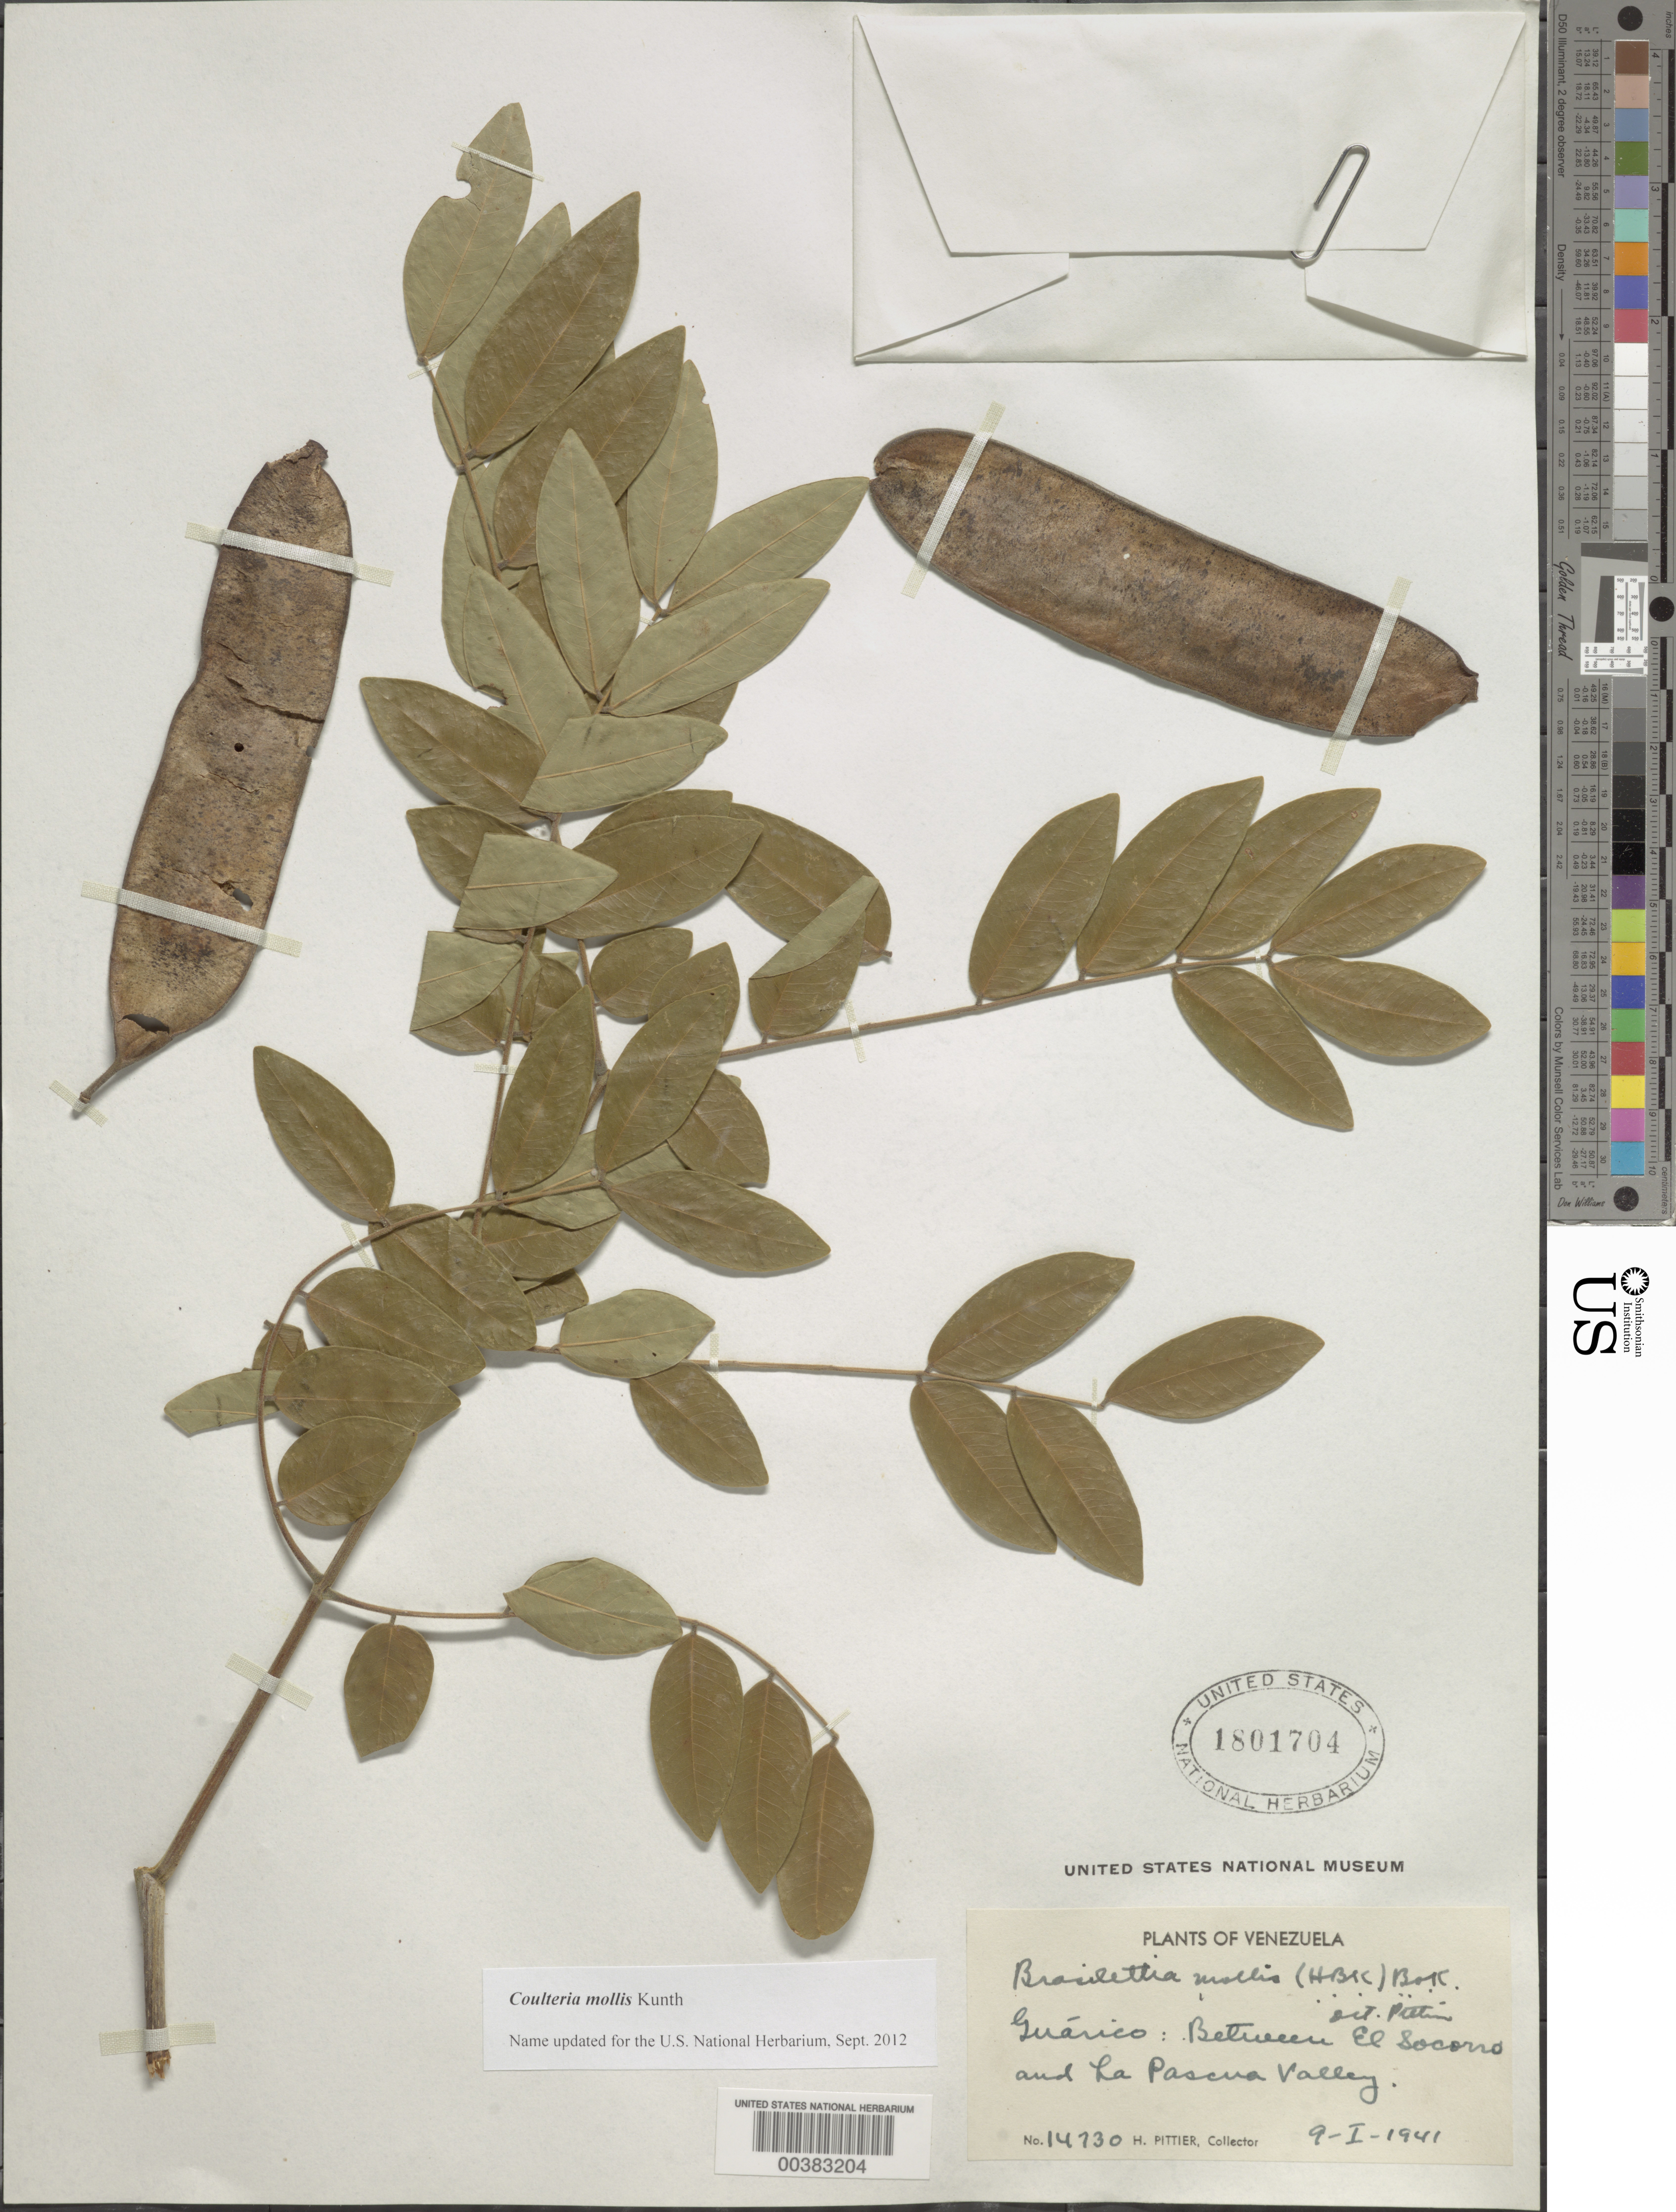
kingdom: Plantae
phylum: Tracheophyta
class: Magnoliopsida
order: Fabales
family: Fabaceae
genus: Coulteria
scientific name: Coulteria mollis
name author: Kunth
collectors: H. F. Pittier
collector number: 14730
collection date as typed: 09 Jan 1941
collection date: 1941-01-09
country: Venezuela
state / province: Guárico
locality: Between el socorro and la pascua valley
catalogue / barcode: US 1801704